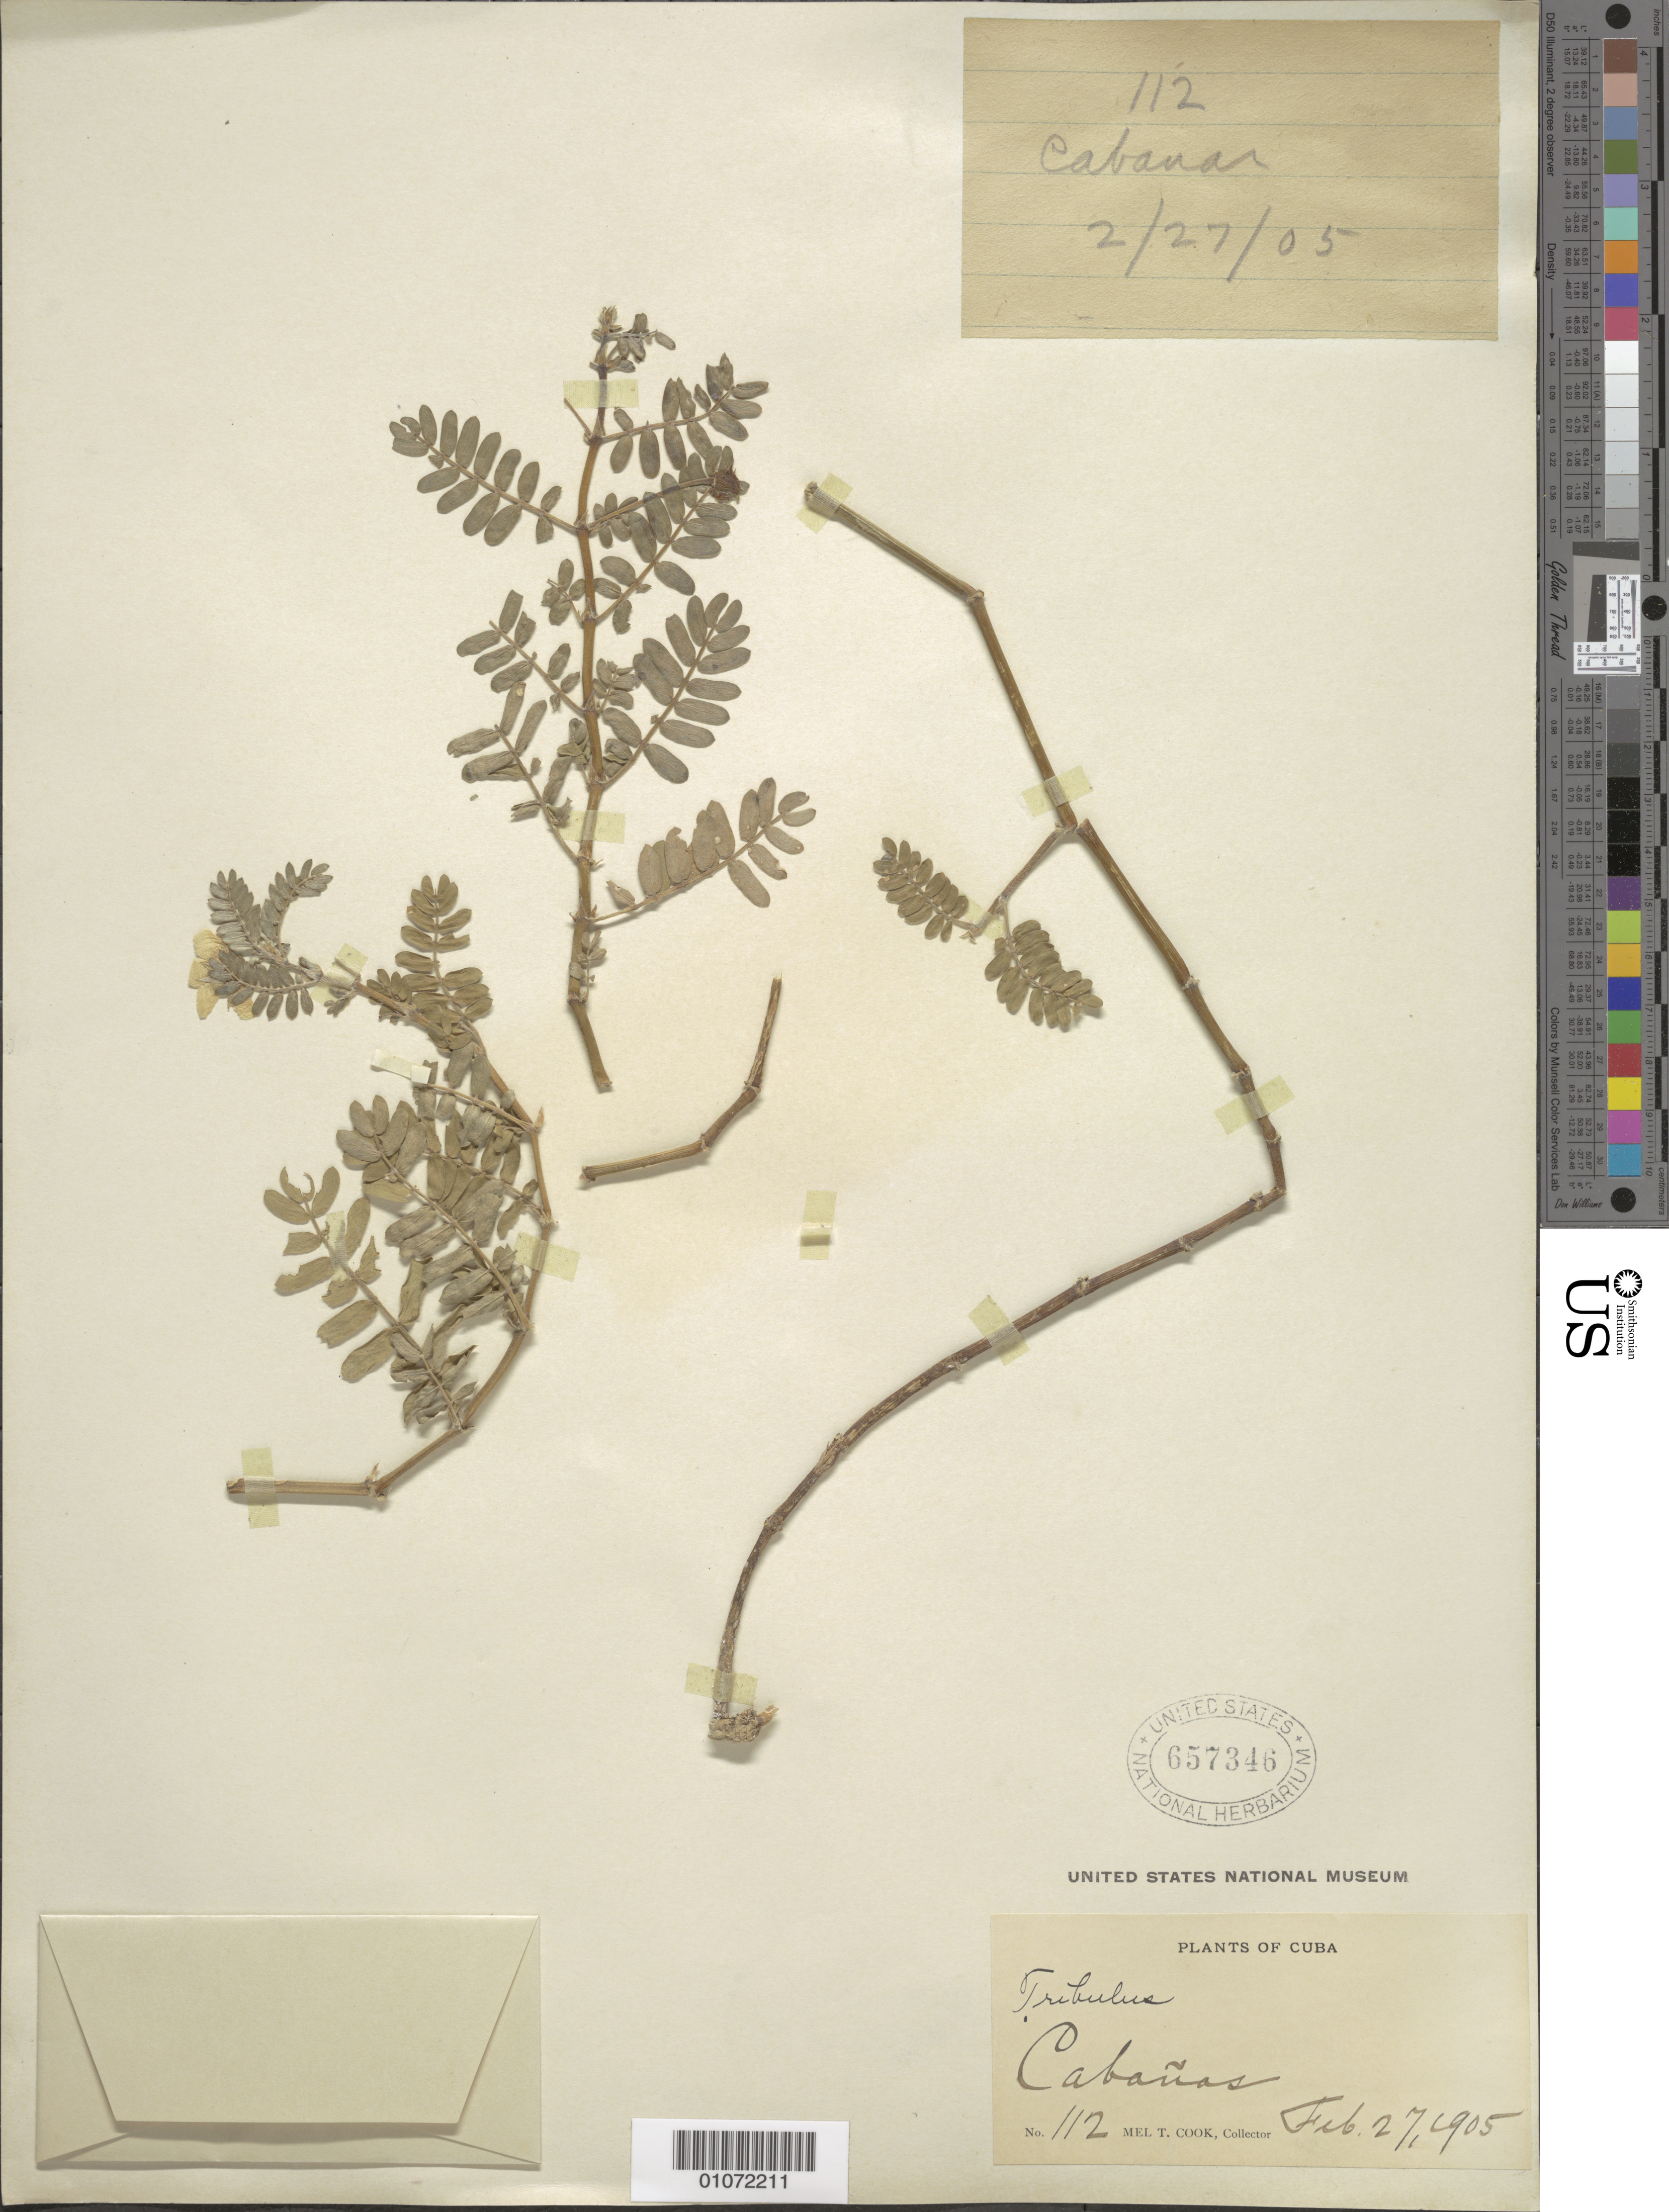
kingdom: Plantae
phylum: Tracheophyta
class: Magnoliopsida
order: Zygophyllales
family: Zygophyllaceae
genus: Tribulus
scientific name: Tribulus cistoides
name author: L.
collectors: M. T. Cook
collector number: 112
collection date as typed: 27 Feb 1905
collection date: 1905-02-27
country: Cuba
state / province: La Habana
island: Cuba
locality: Cabanas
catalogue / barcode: US 657346